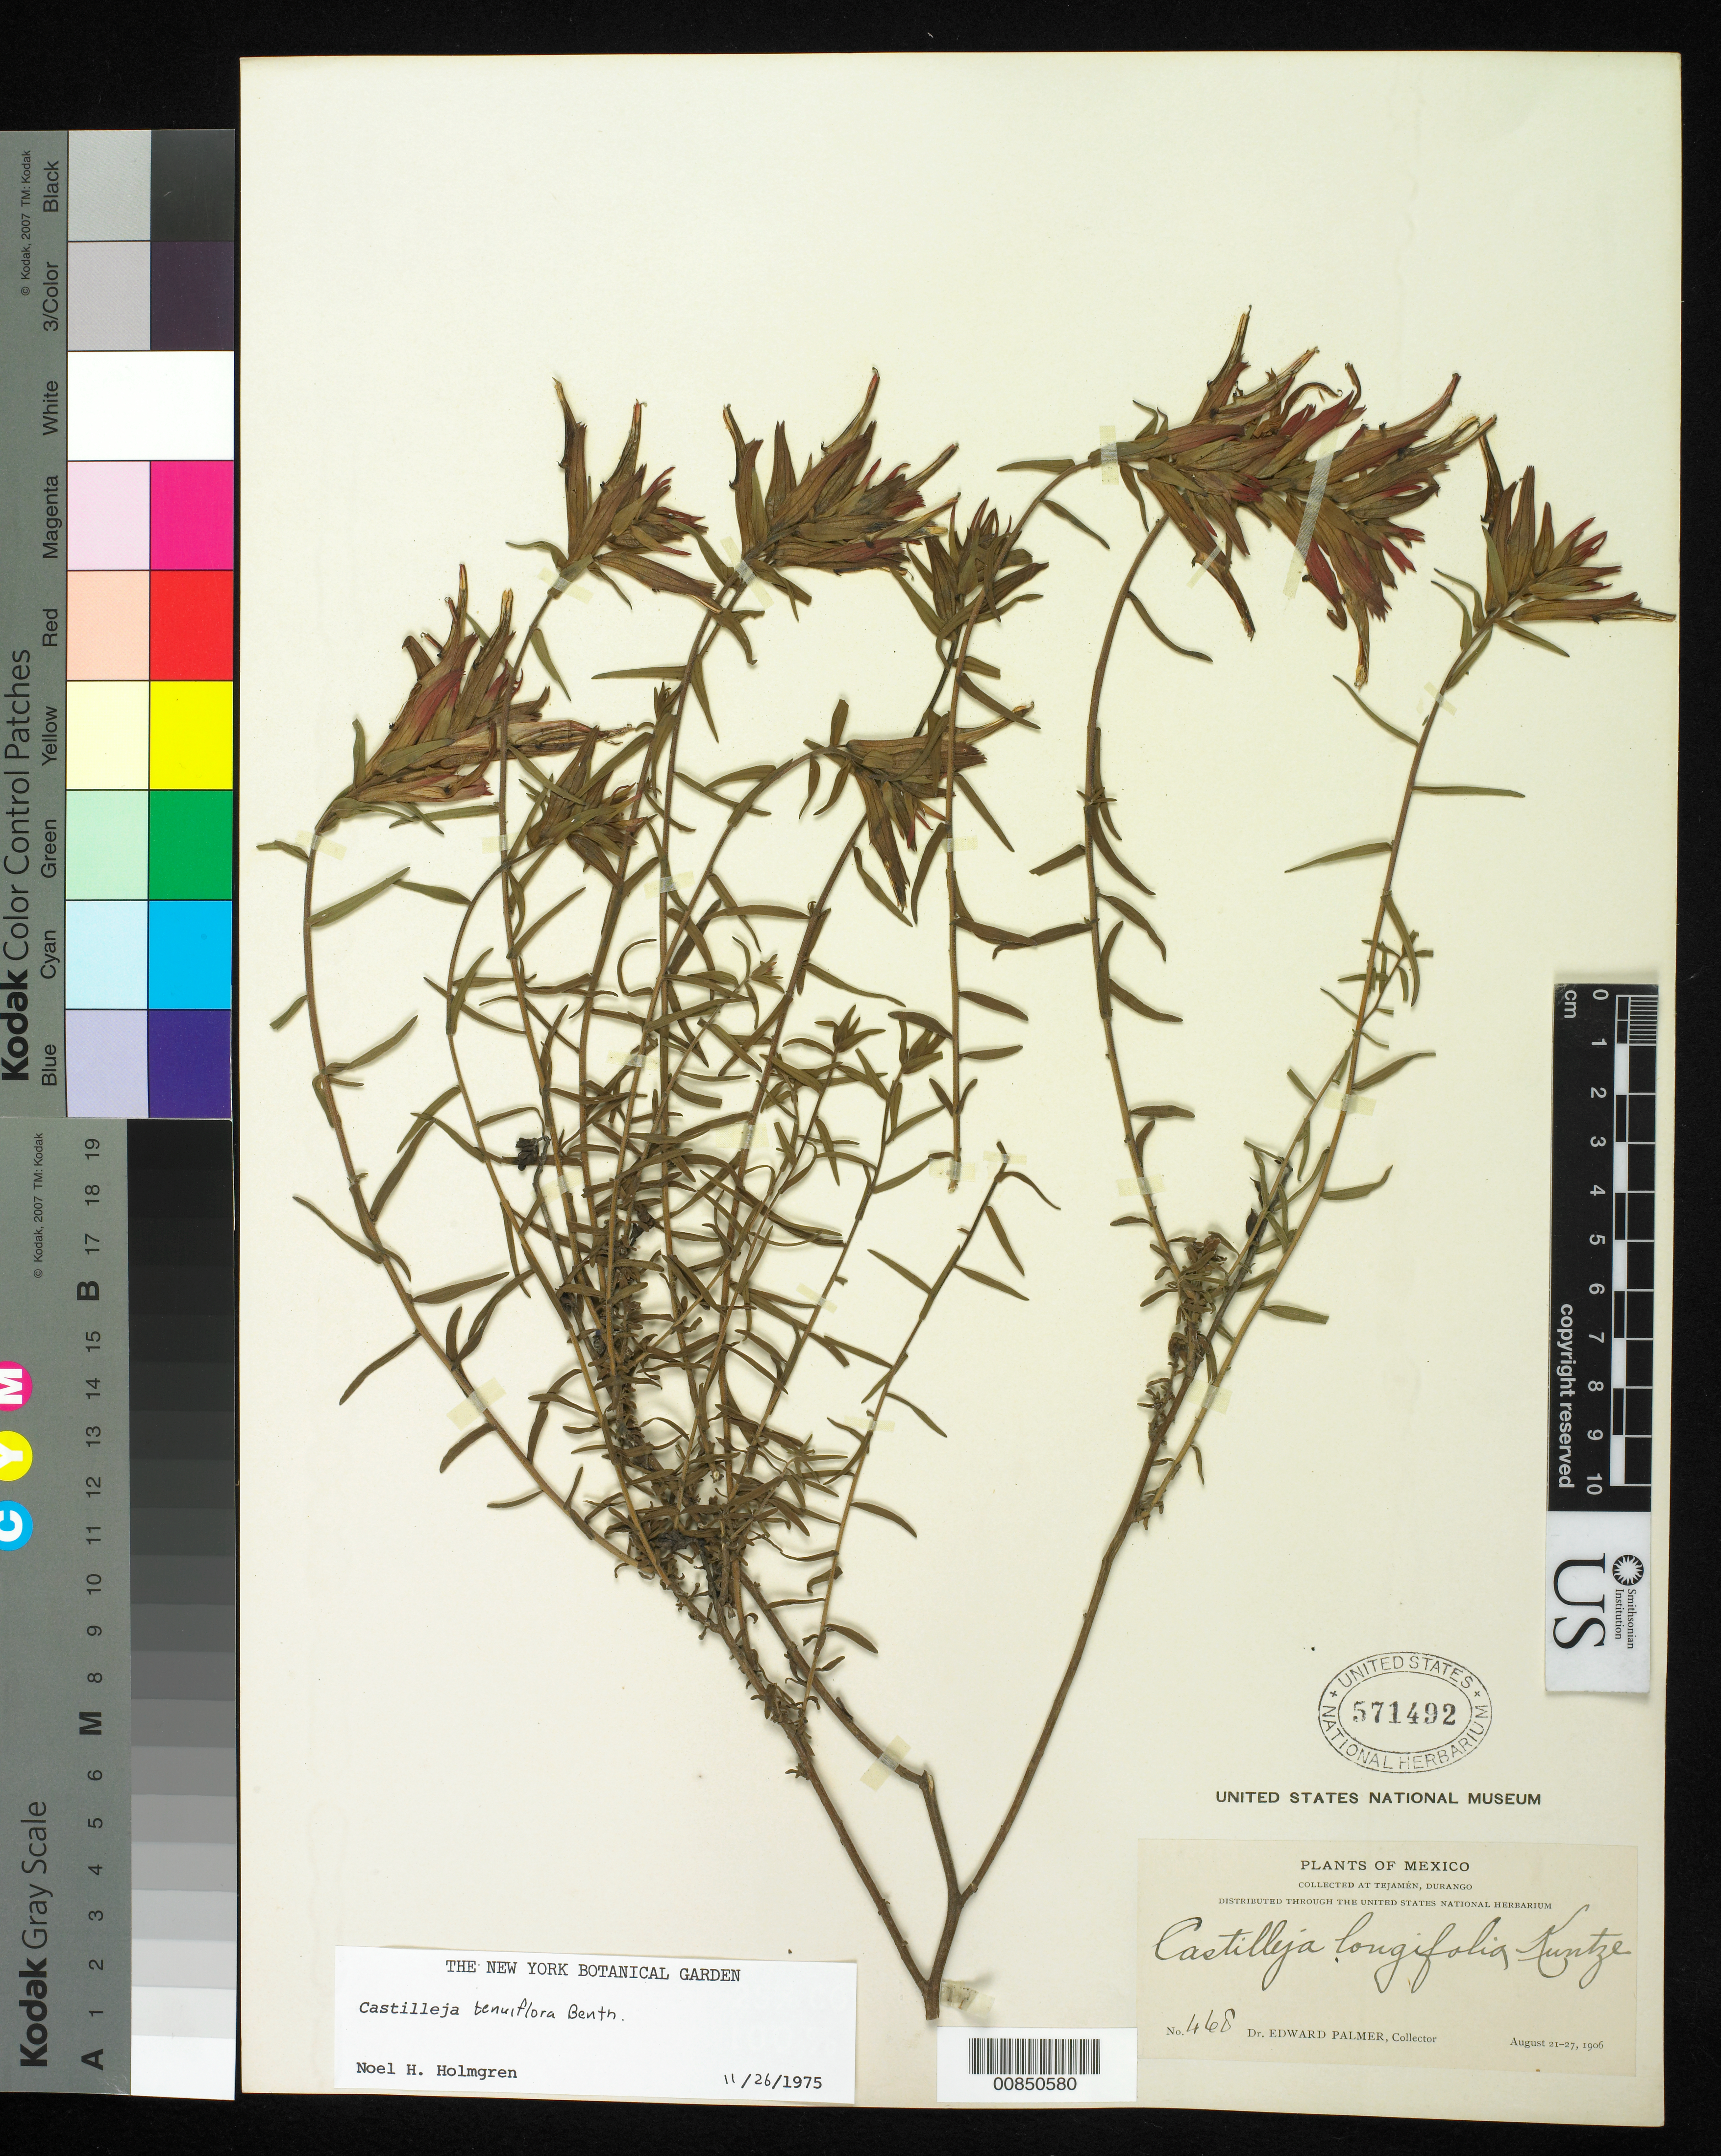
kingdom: Plantae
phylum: Tracheophyta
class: Magnoliopsida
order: Lamiales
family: Orobanchaceae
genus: Castilleja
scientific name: Castilleja tenuiflora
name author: Benth.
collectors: E. Palmer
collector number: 468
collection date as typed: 21 Aug 1906 to 27 Aug 1906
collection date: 1906-08-21/1906-08-27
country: Mexico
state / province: Durango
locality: Tejamén, Durango.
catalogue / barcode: US 571492